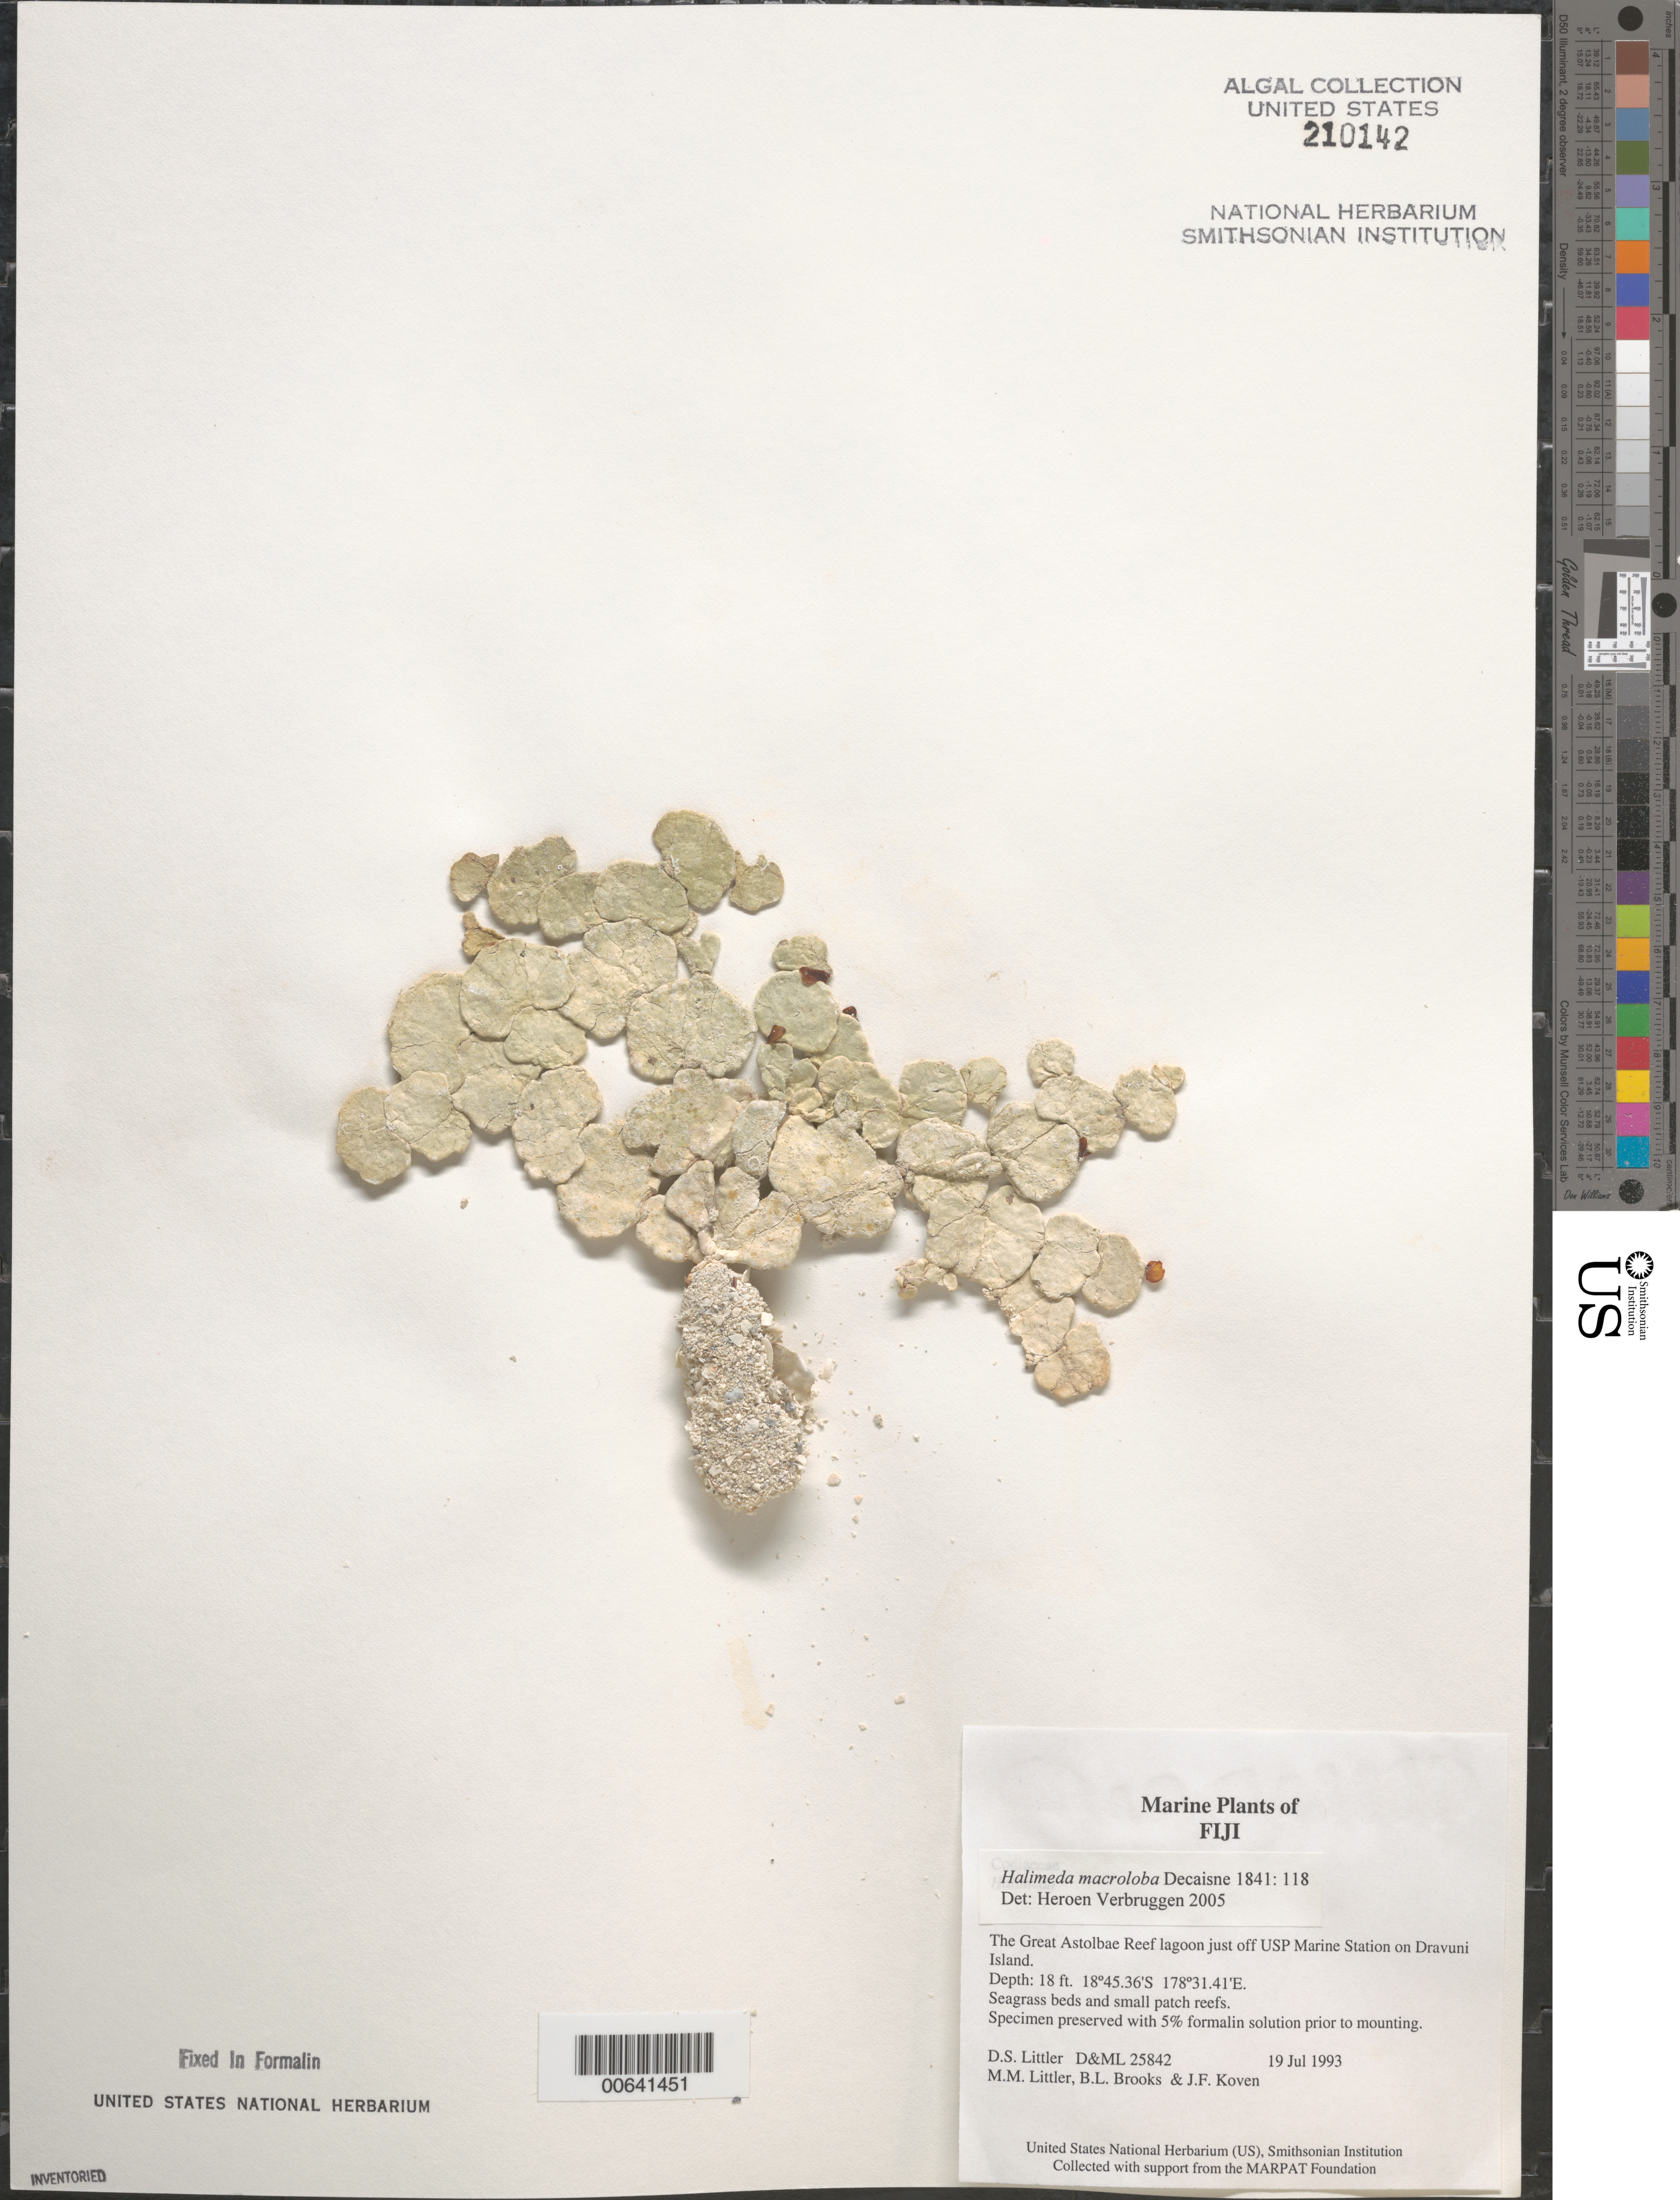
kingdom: Plantae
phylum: Chlorophyta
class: Ulvophyceae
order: Bryopsidales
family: Halimedaceae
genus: Halimeda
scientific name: Halimeda macroloba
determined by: Verbruggen, H.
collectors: D. S. Littler, M. M. Littler, B. Brooks & J. Koven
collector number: D&ML 25842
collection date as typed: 19 Jul 1993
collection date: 1993-07-19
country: Fiji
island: Dravuni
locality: Great Astrolabe Reef lagoon just off USP Marine Station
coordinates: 18 45.36'S, 178 31.41'E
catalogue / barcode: US 210142